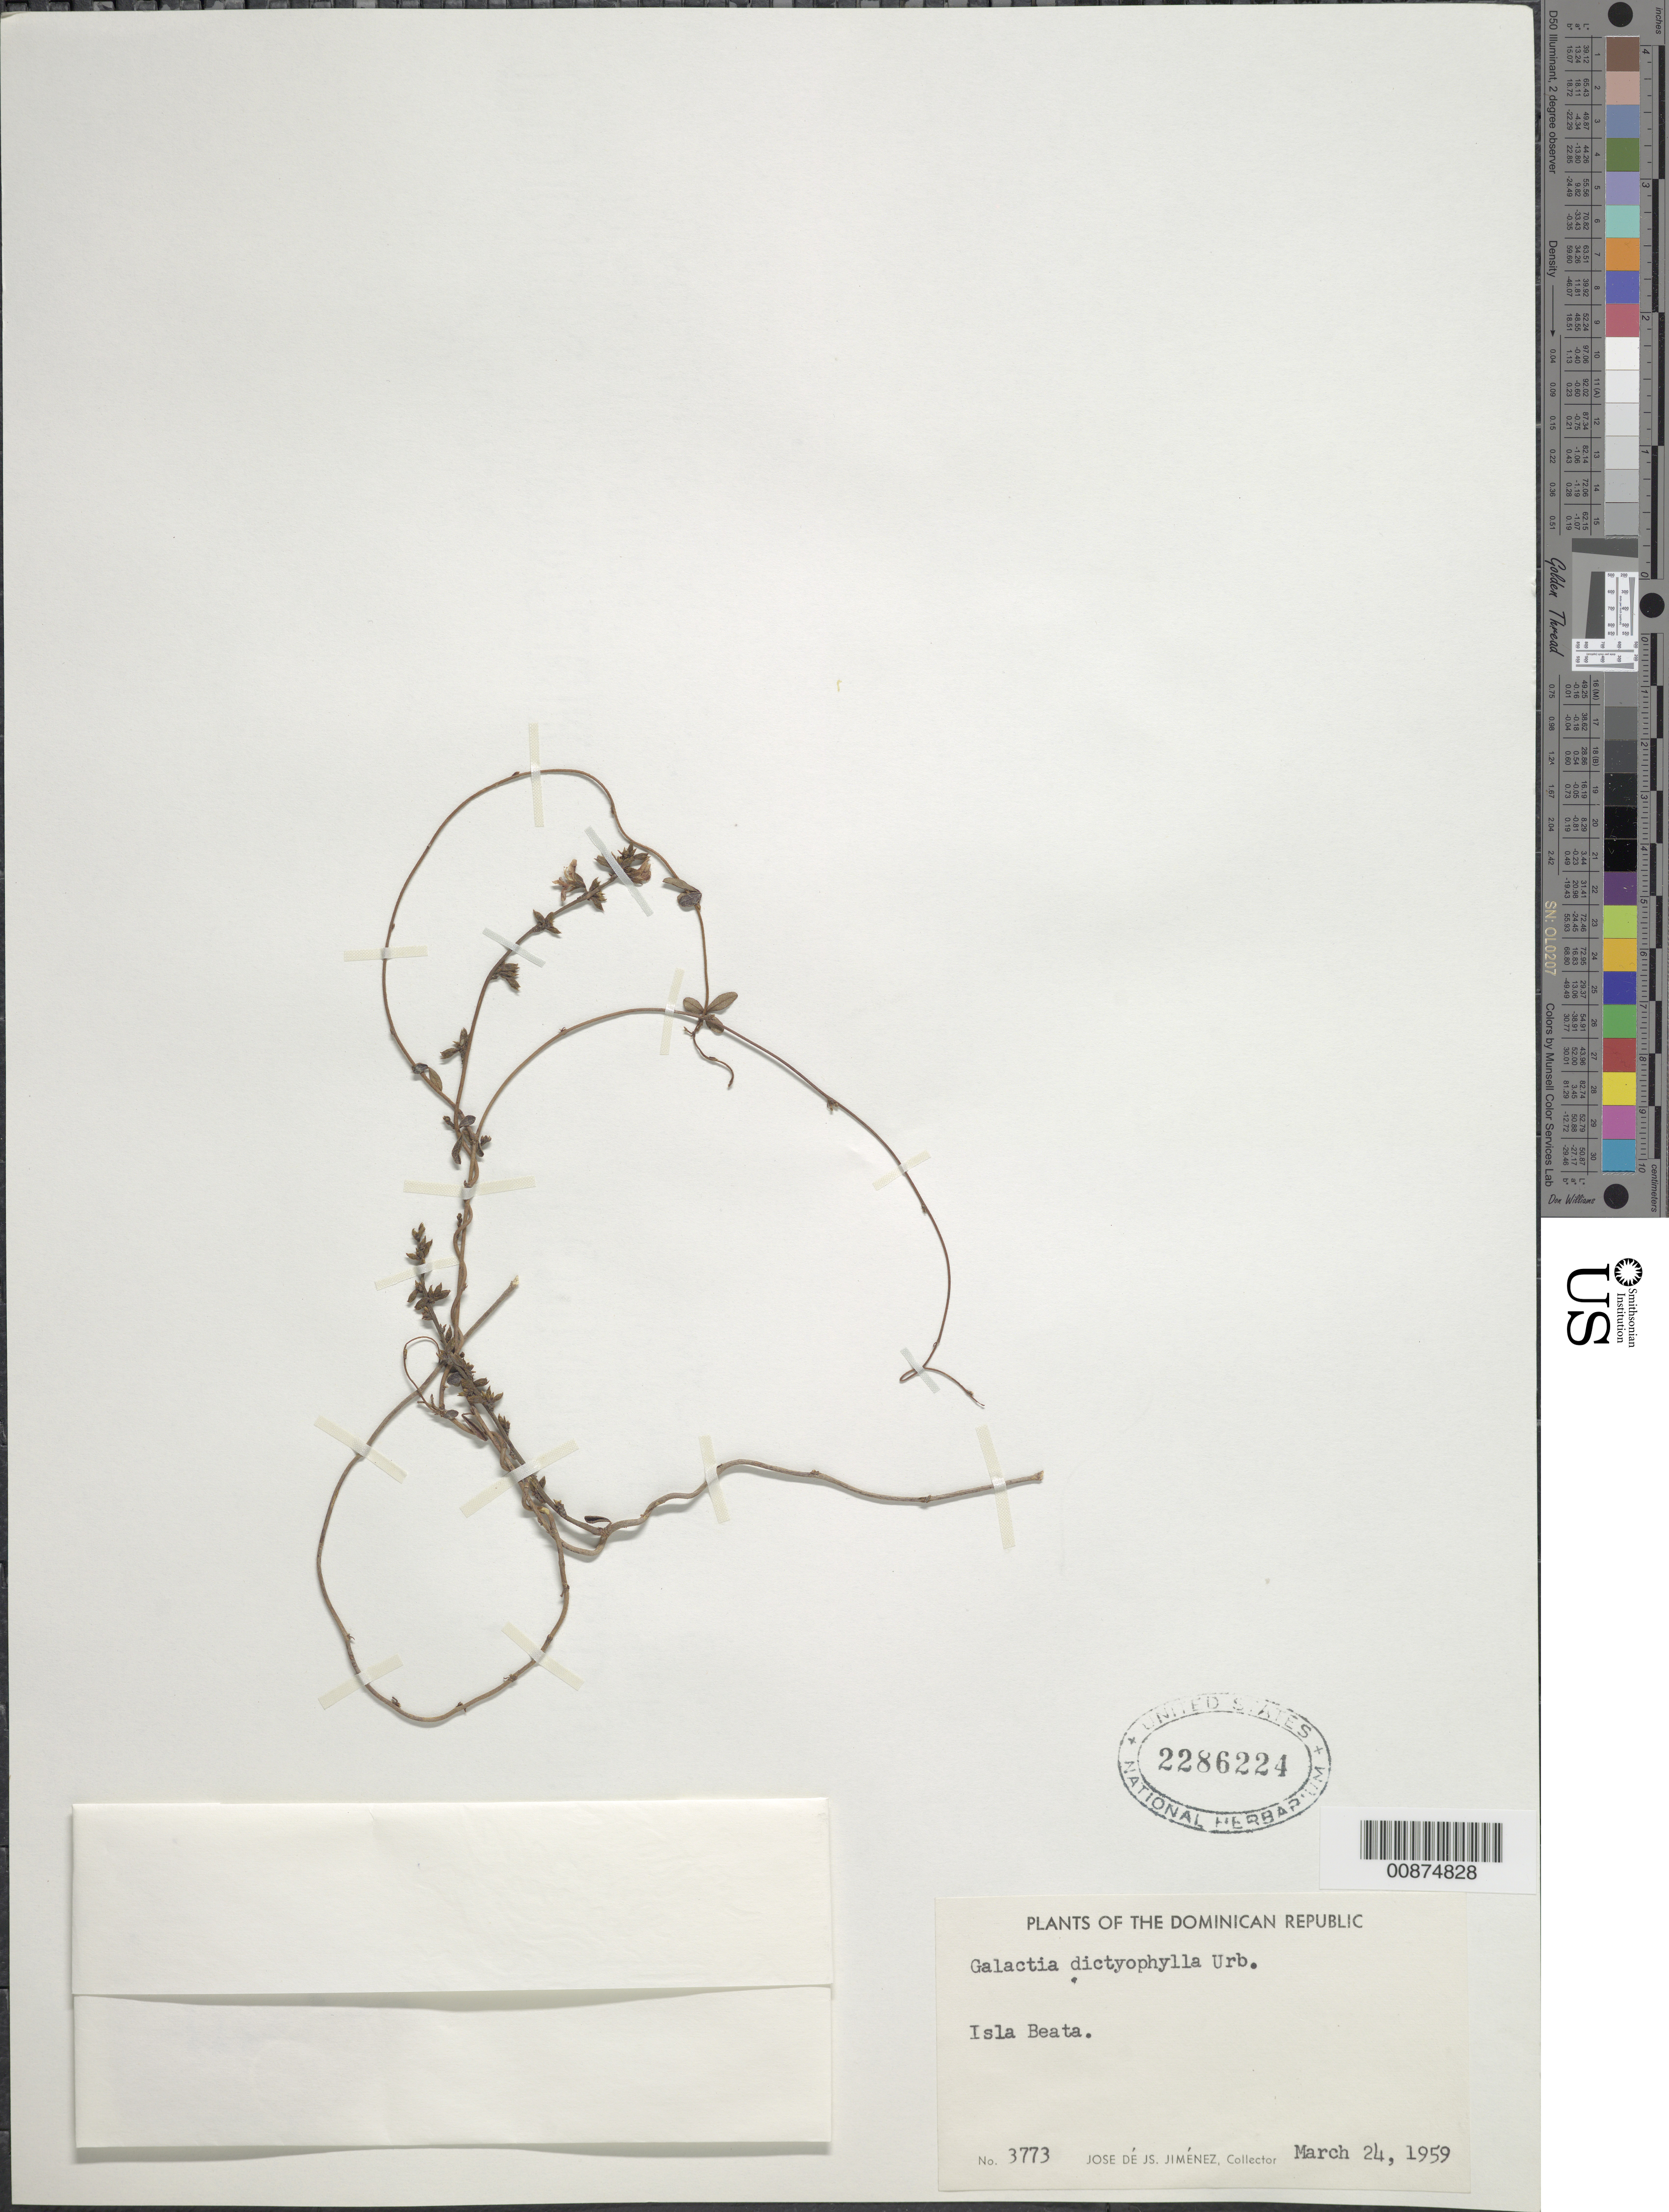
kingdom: Plantae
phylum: Tracheophyta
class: Magnoliopsida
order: Fabales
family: Fabaceae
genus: Galactia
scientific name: Galactia dictyophylla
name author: Urb.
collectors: J. J. Jiménez Almonte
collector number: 3773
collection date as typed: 24 Mar 1959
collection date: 1959-03-24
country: Dominican Republic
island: Isla Beata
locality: Isla Beata.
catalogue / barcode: US 2286224